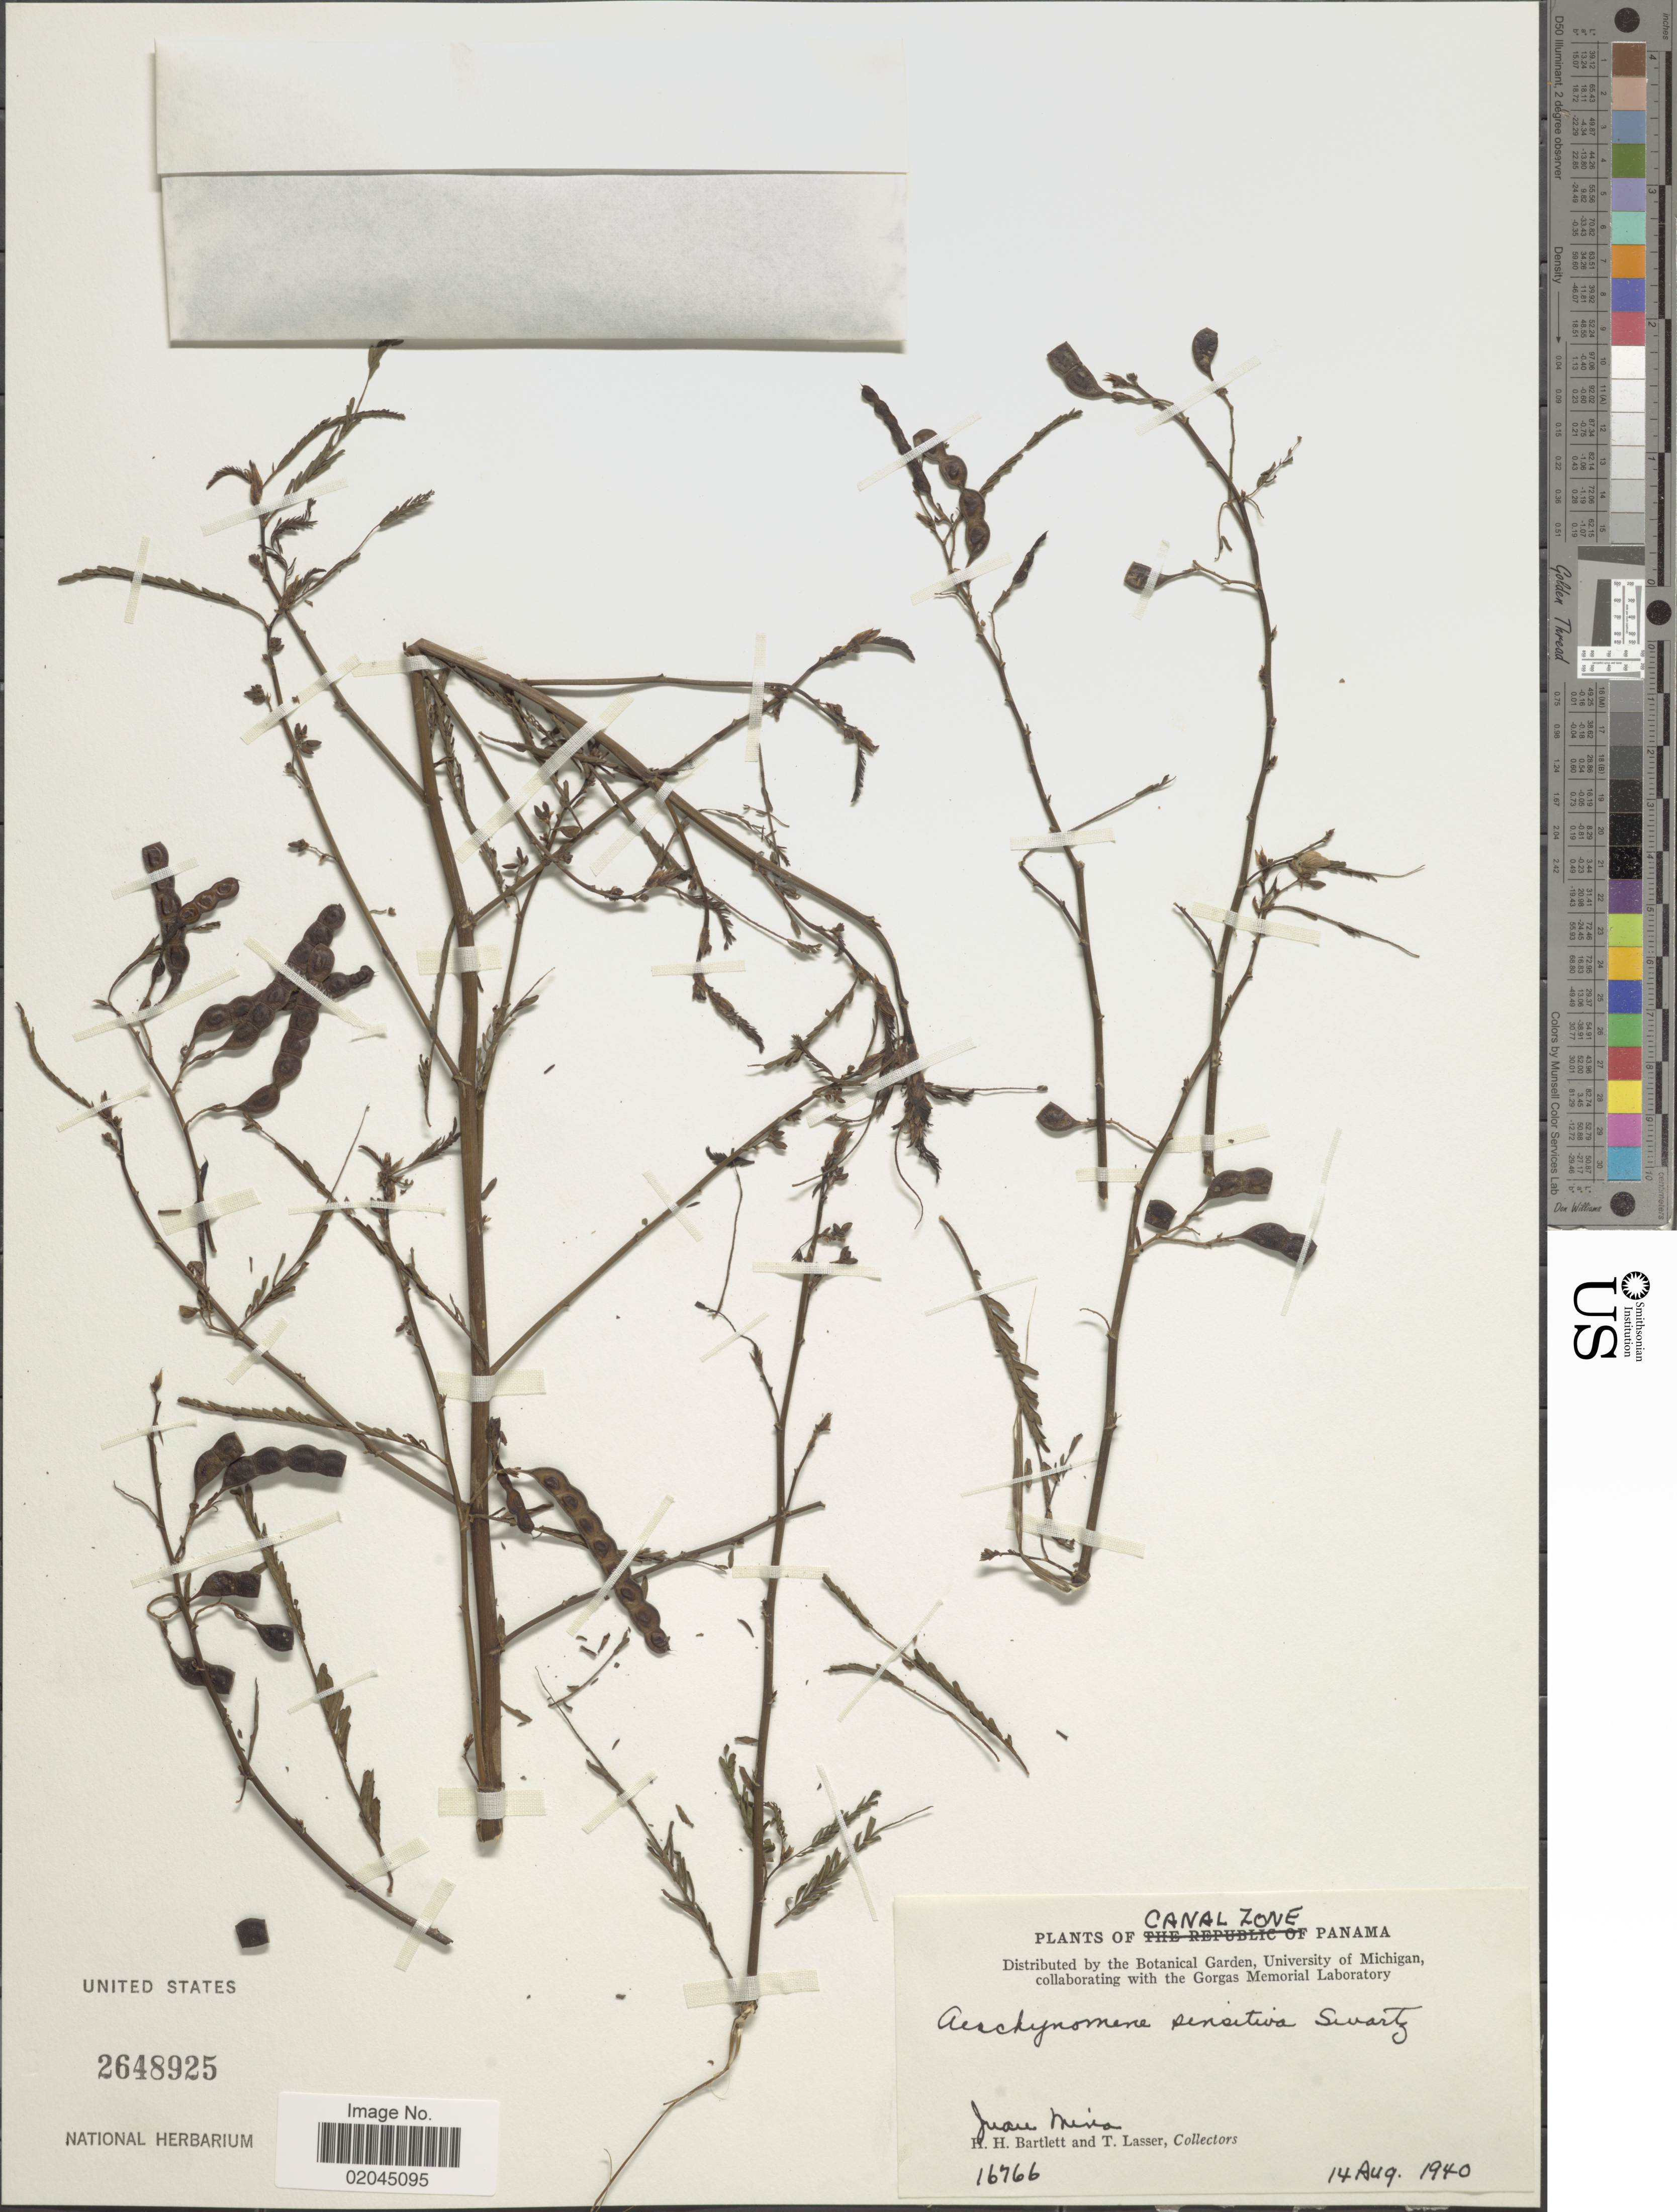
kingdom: Plantae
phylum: Tracheophyta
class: Magnoliopsida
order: Fabales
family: Fabaceae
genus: Aeschynomene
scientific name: Aeschynomene sensitiva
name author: Sw.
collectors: H. H. Bartlett & T. Lasser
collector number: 16766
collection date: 1940-08-14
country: Panama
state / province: Colón / Panamá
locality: Canal Zone, Panama, Juan Mira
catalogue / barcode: US 2648925